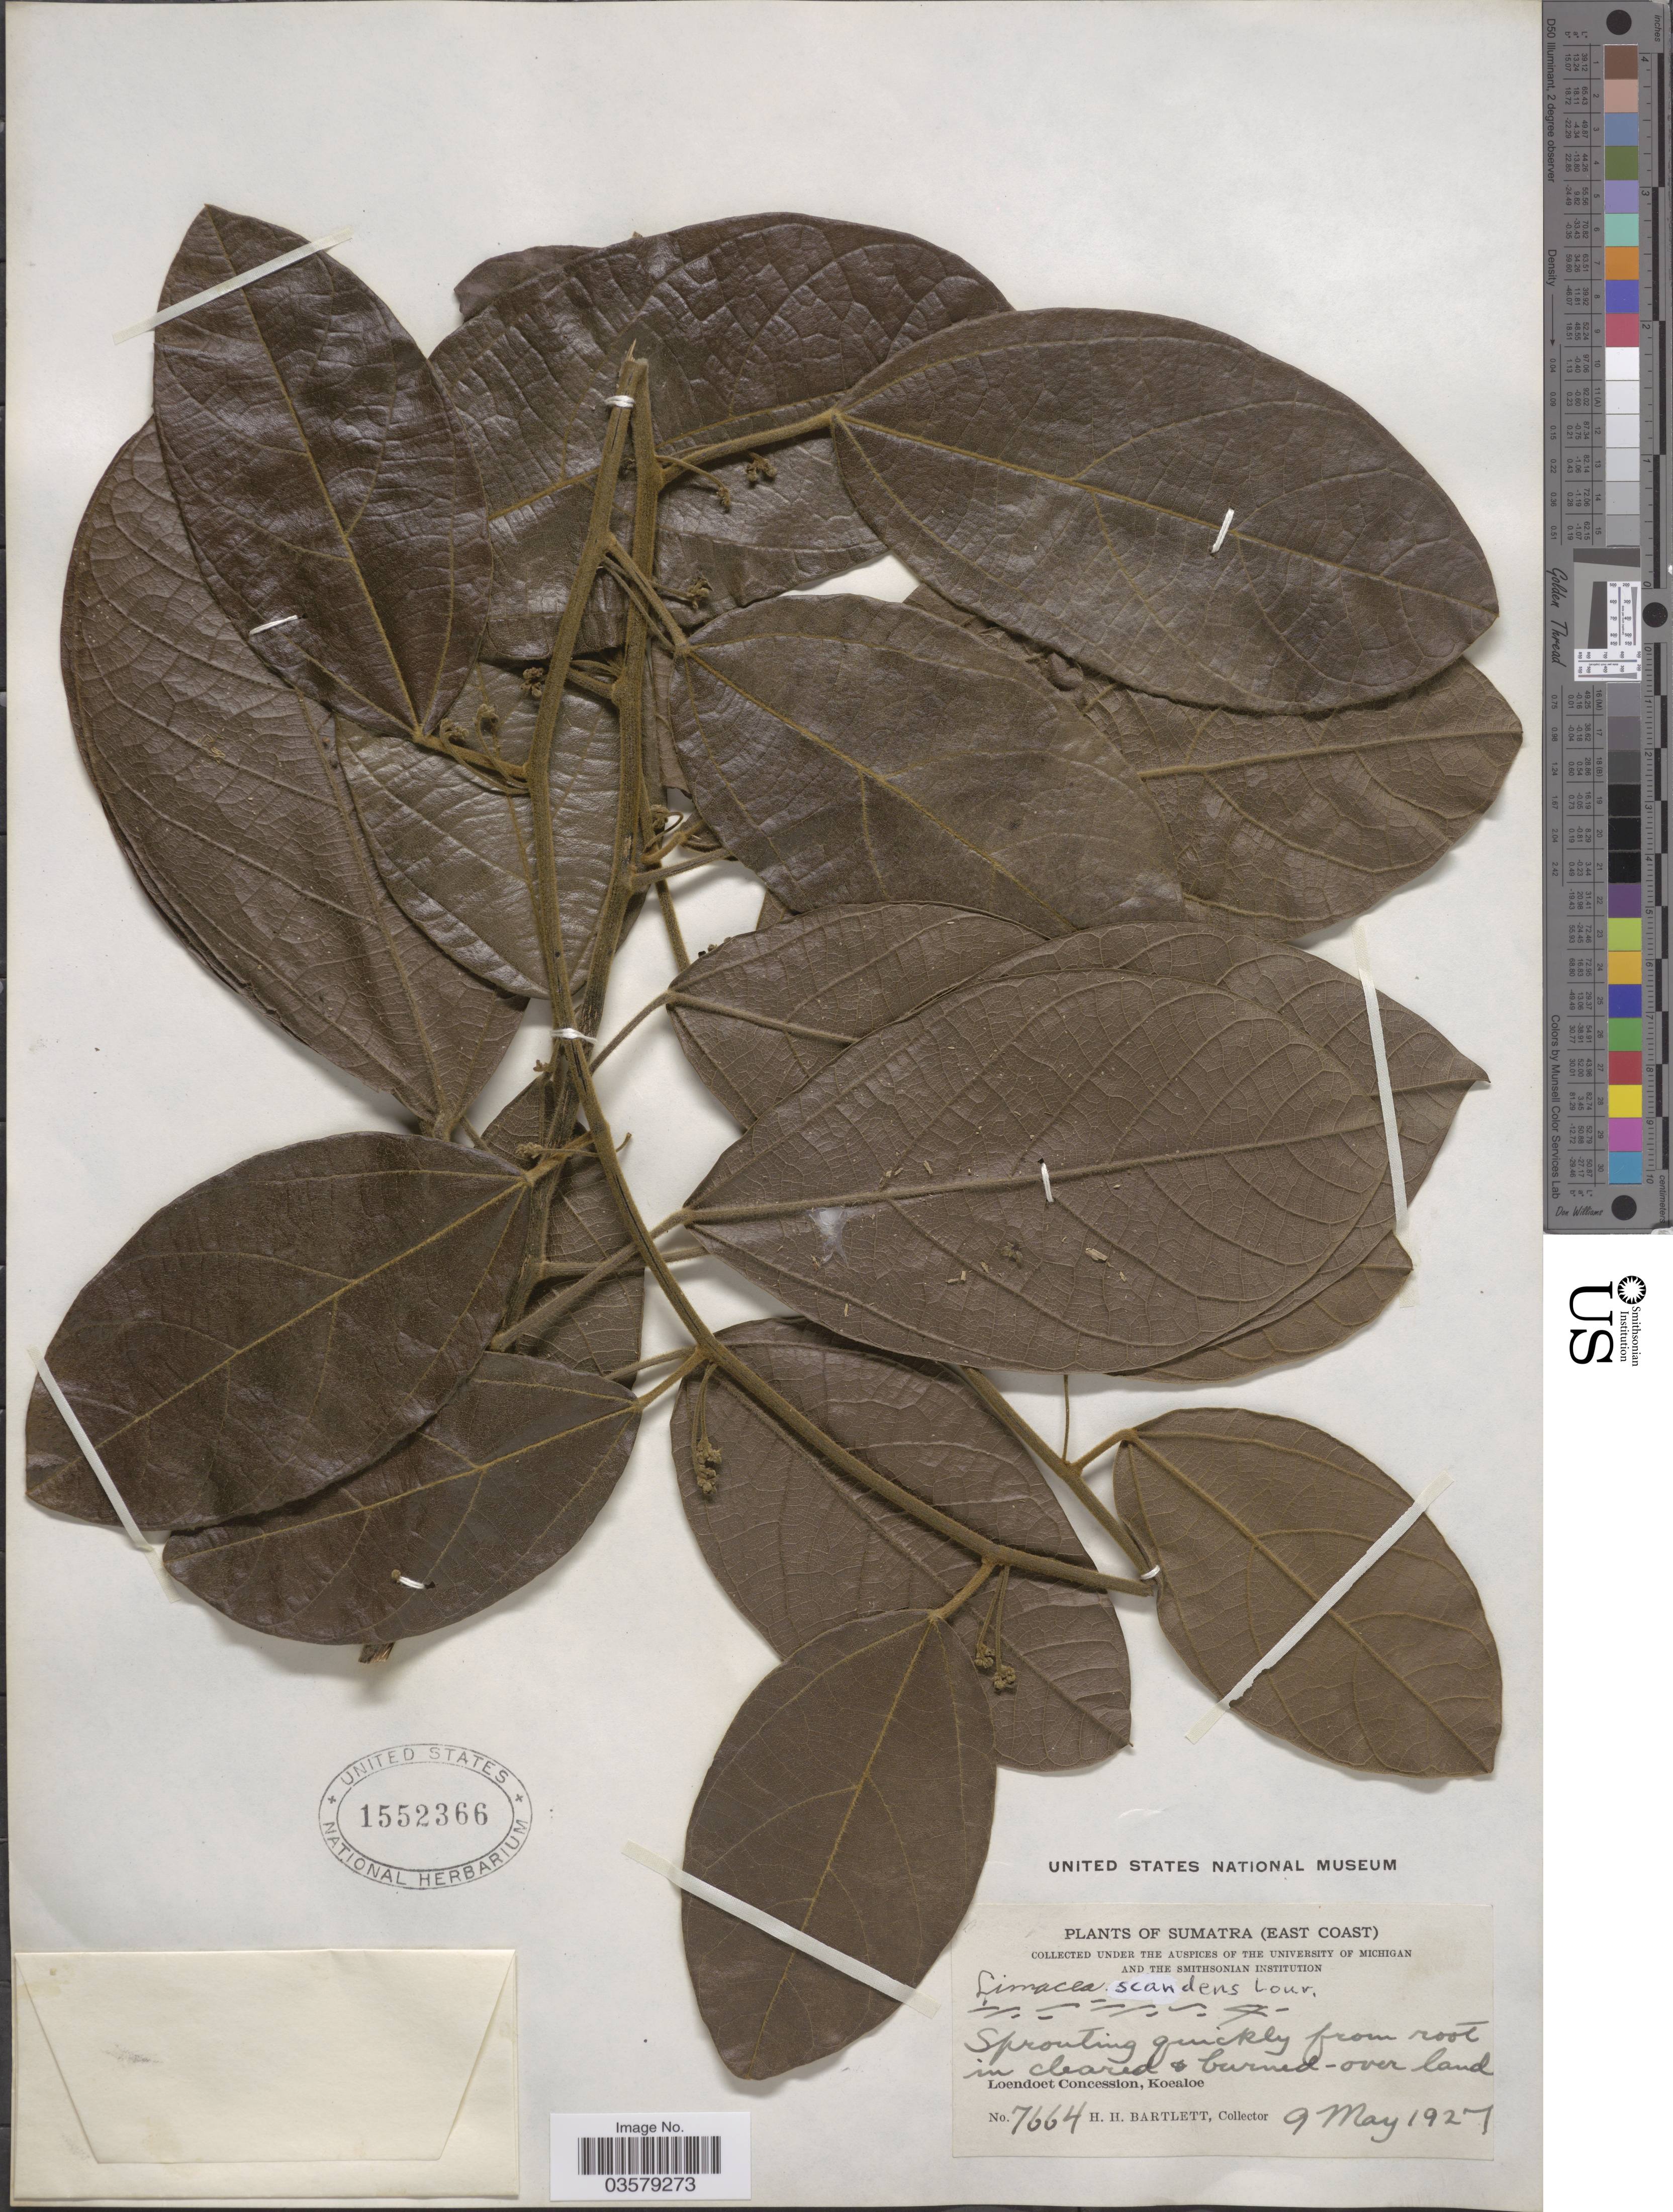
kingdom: Plantae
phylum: Tracheophyta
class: Magnoliopsida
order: Ranunculales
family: Menispermaceae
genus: Limacia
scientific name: Limacia scandens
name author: Lour.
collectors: H. H. Bartlett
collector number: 7664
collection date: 1927-05-09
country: Indonesia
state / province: Sumatra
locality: (East Coast), Loendoet Concession, Koealoe.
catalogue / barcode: US 1552366